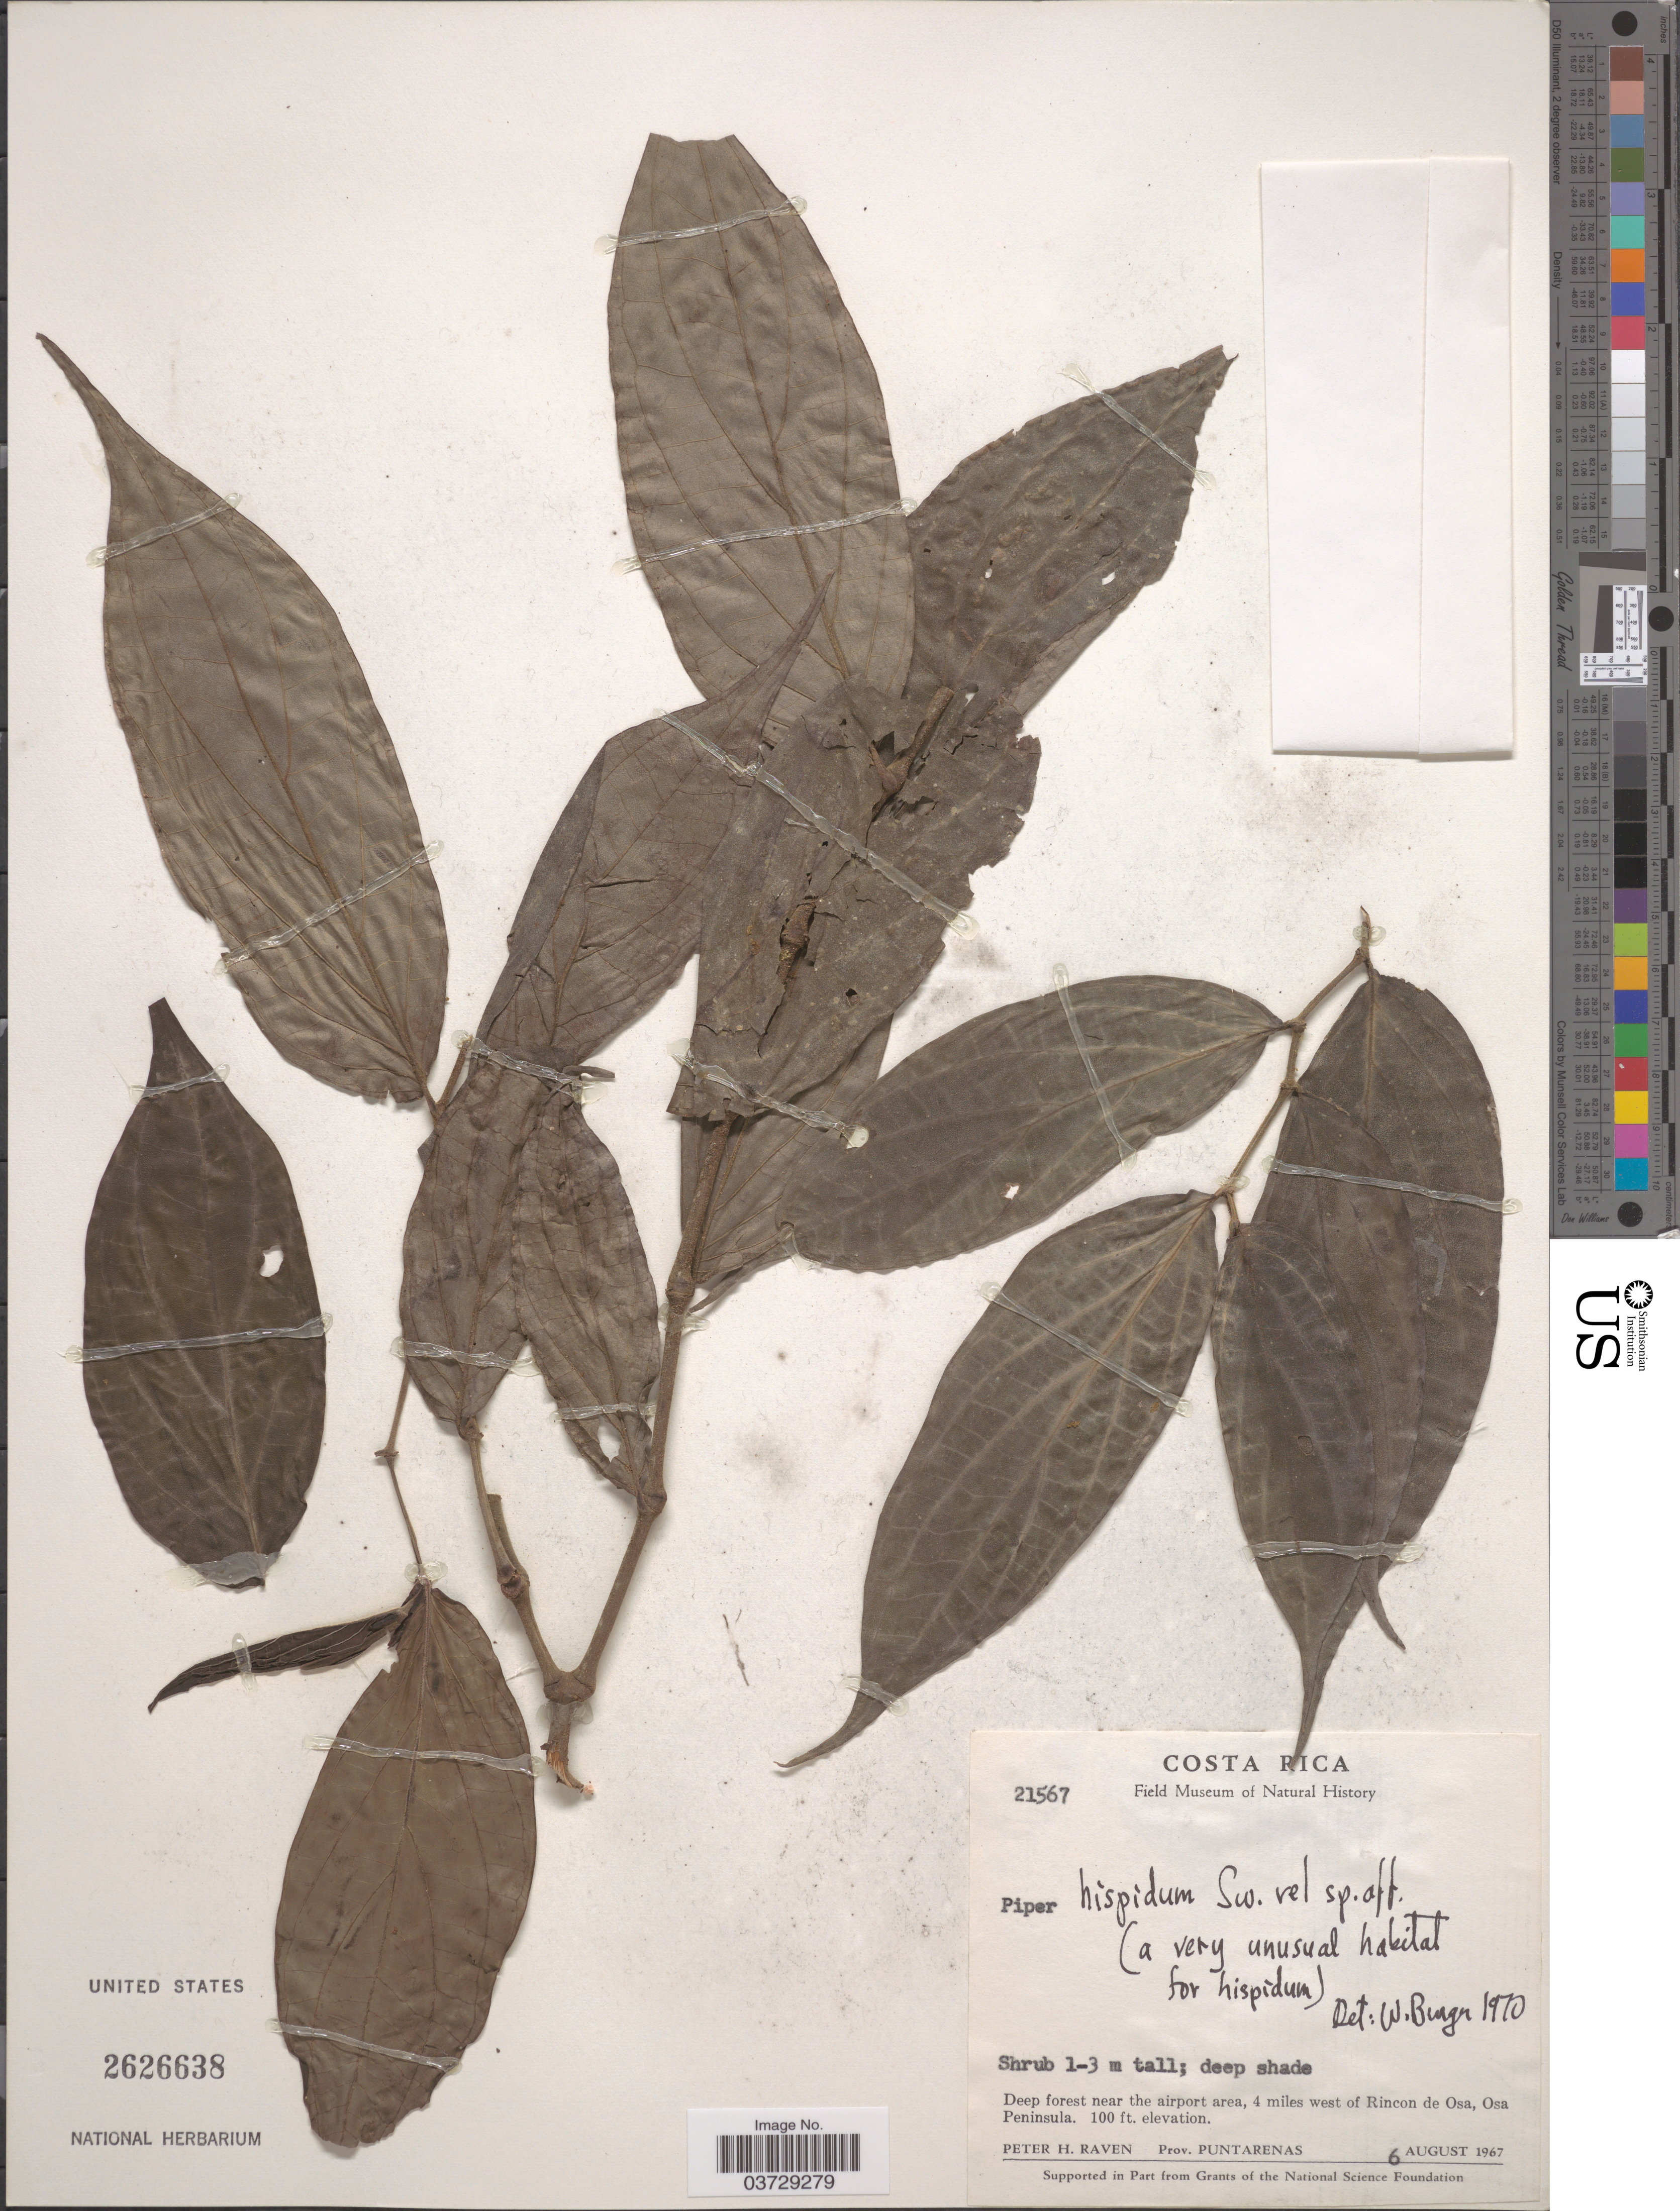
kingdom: Plantae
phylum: Tracheophyta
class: Magnoliopsida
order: Piperales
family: Piperaceae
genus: Piper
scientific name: Piper hispidum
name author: Sw.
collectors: P. Raven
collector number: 21567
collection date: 1967-08-06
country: Costa Rica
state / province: Puntarenas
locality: Deep forest near the airport area, 4 miles west of Rincon de Osa, Osa Peninsula.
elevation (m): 30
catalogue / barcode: US 2626638